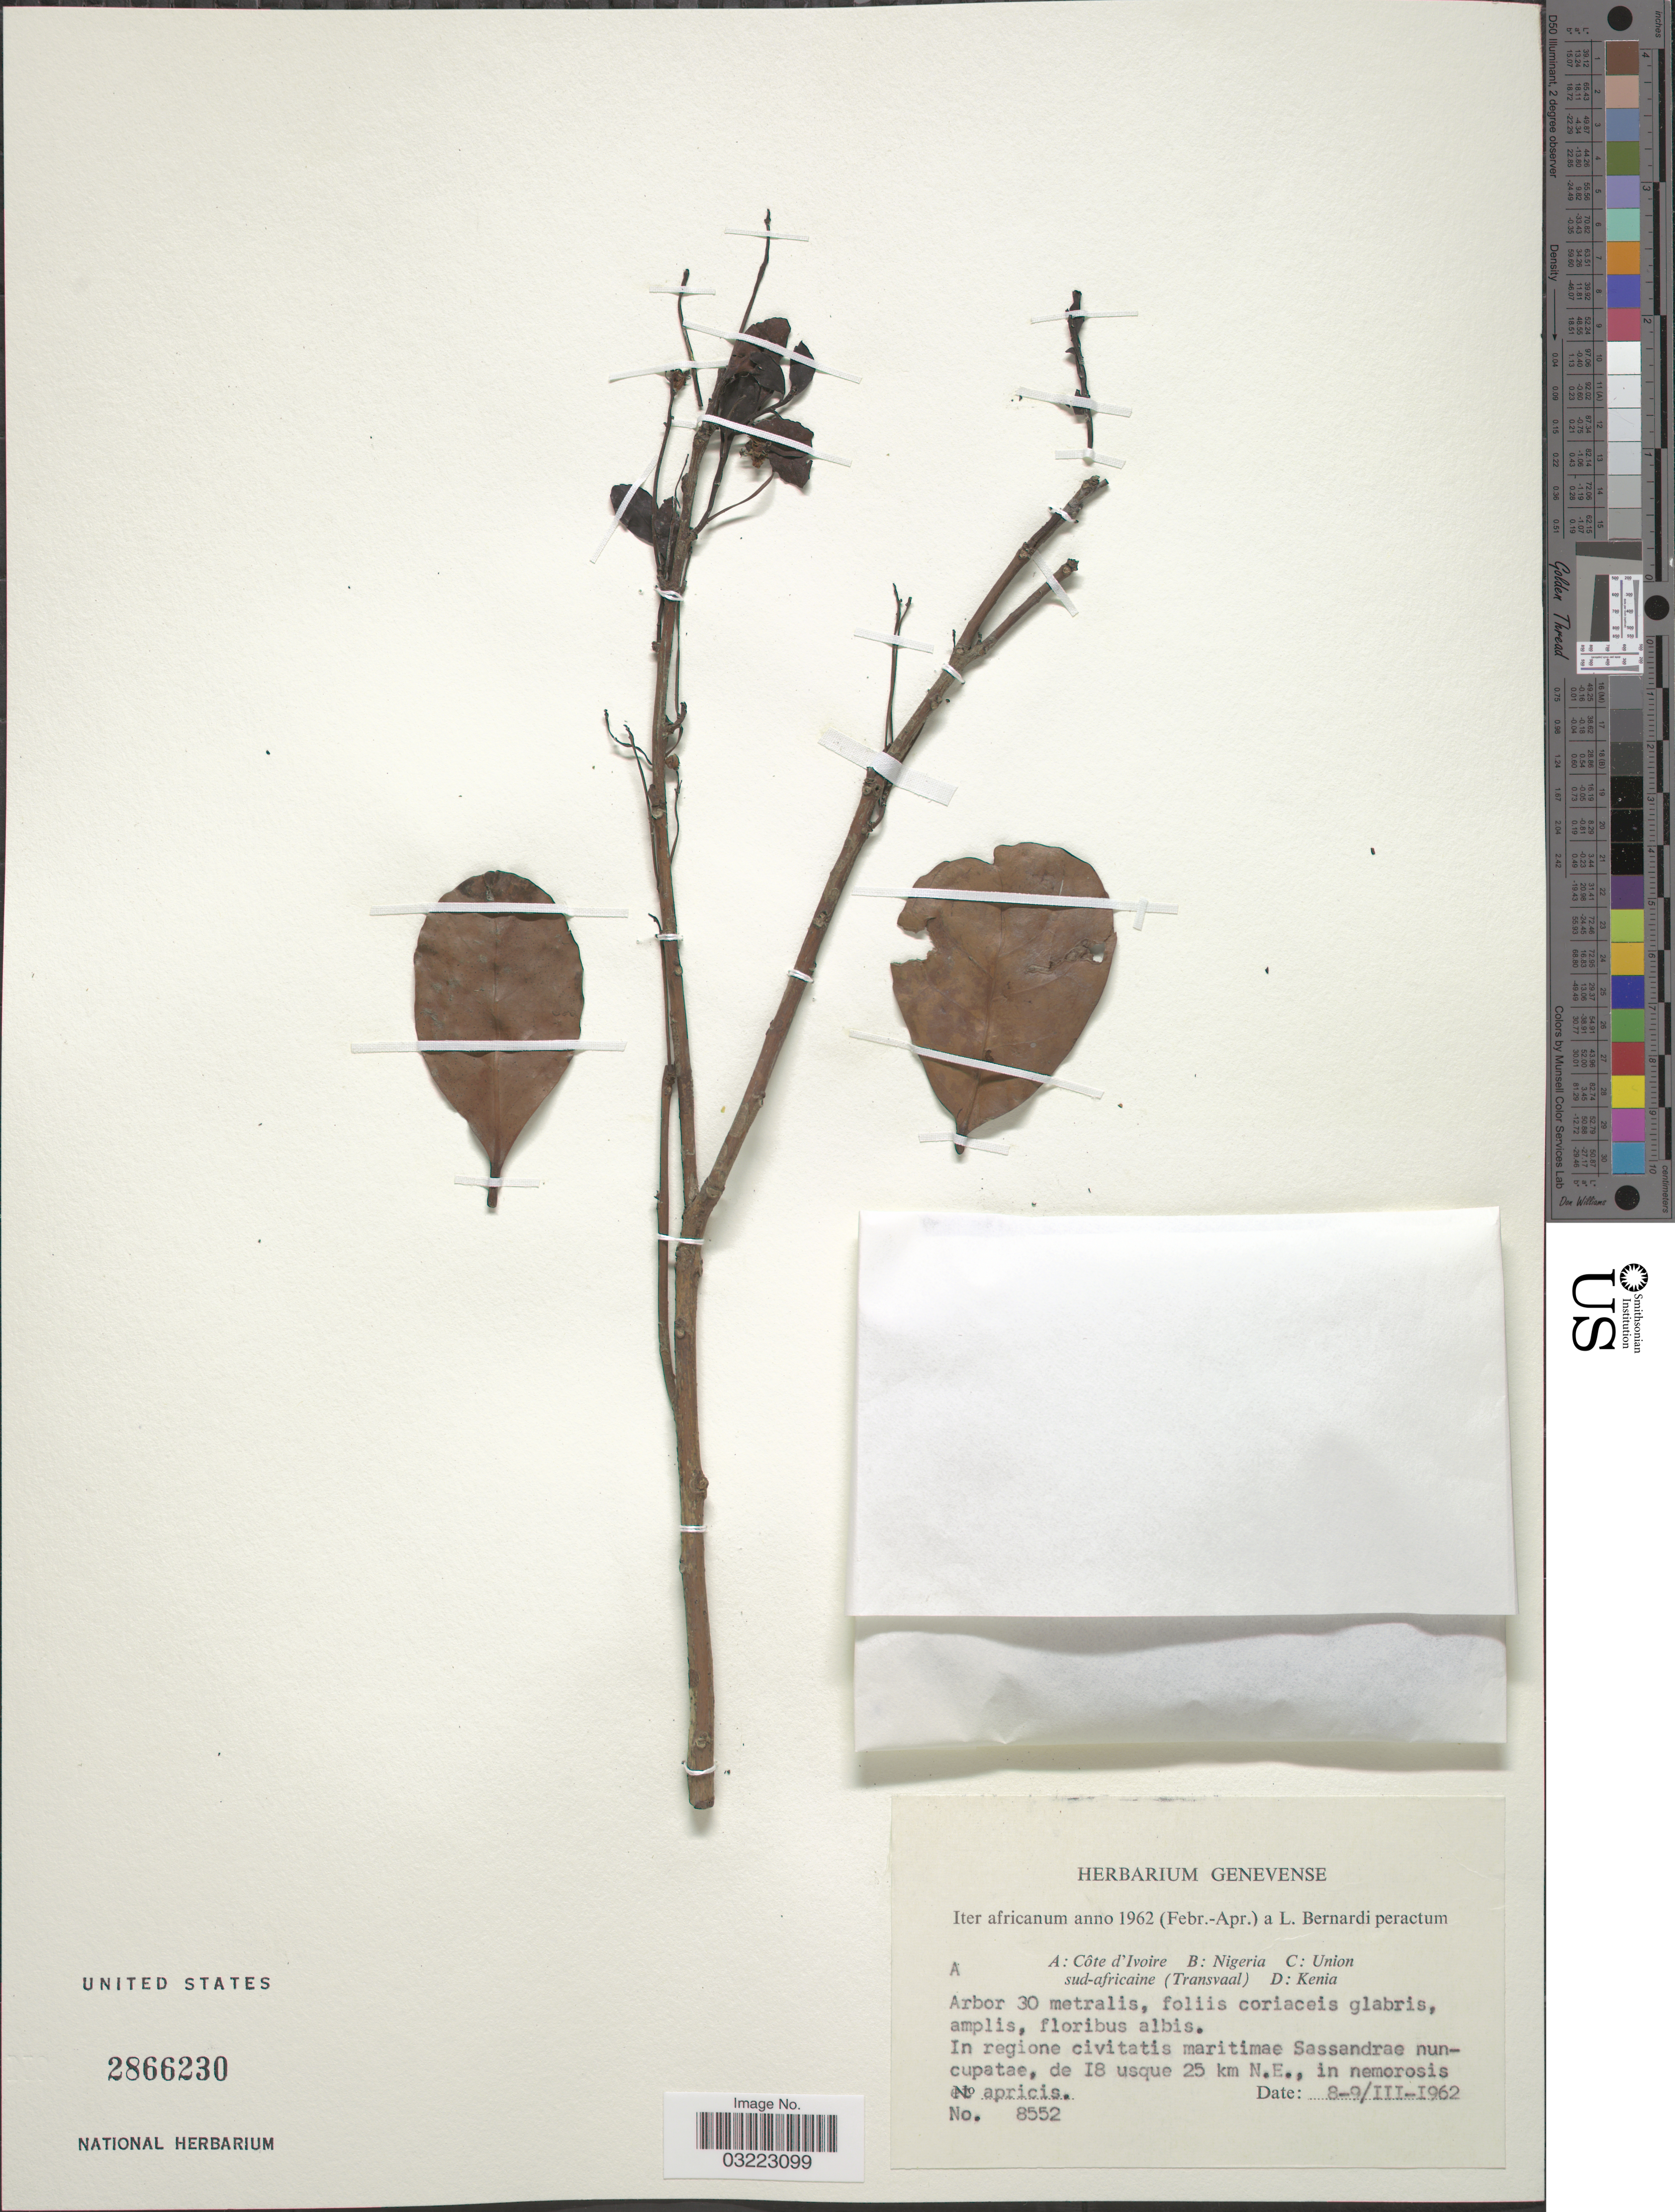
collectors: L. Bernardi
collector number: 8552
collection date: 1962-03-08/1962-03-09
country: Ivory Coast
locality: Côte d'Ivoire. In regione civitatis martimae Sassandrae nuncupatae, de 18 usque 25 km N.E., in nemorosis et apricis.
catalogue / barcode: US 2866230